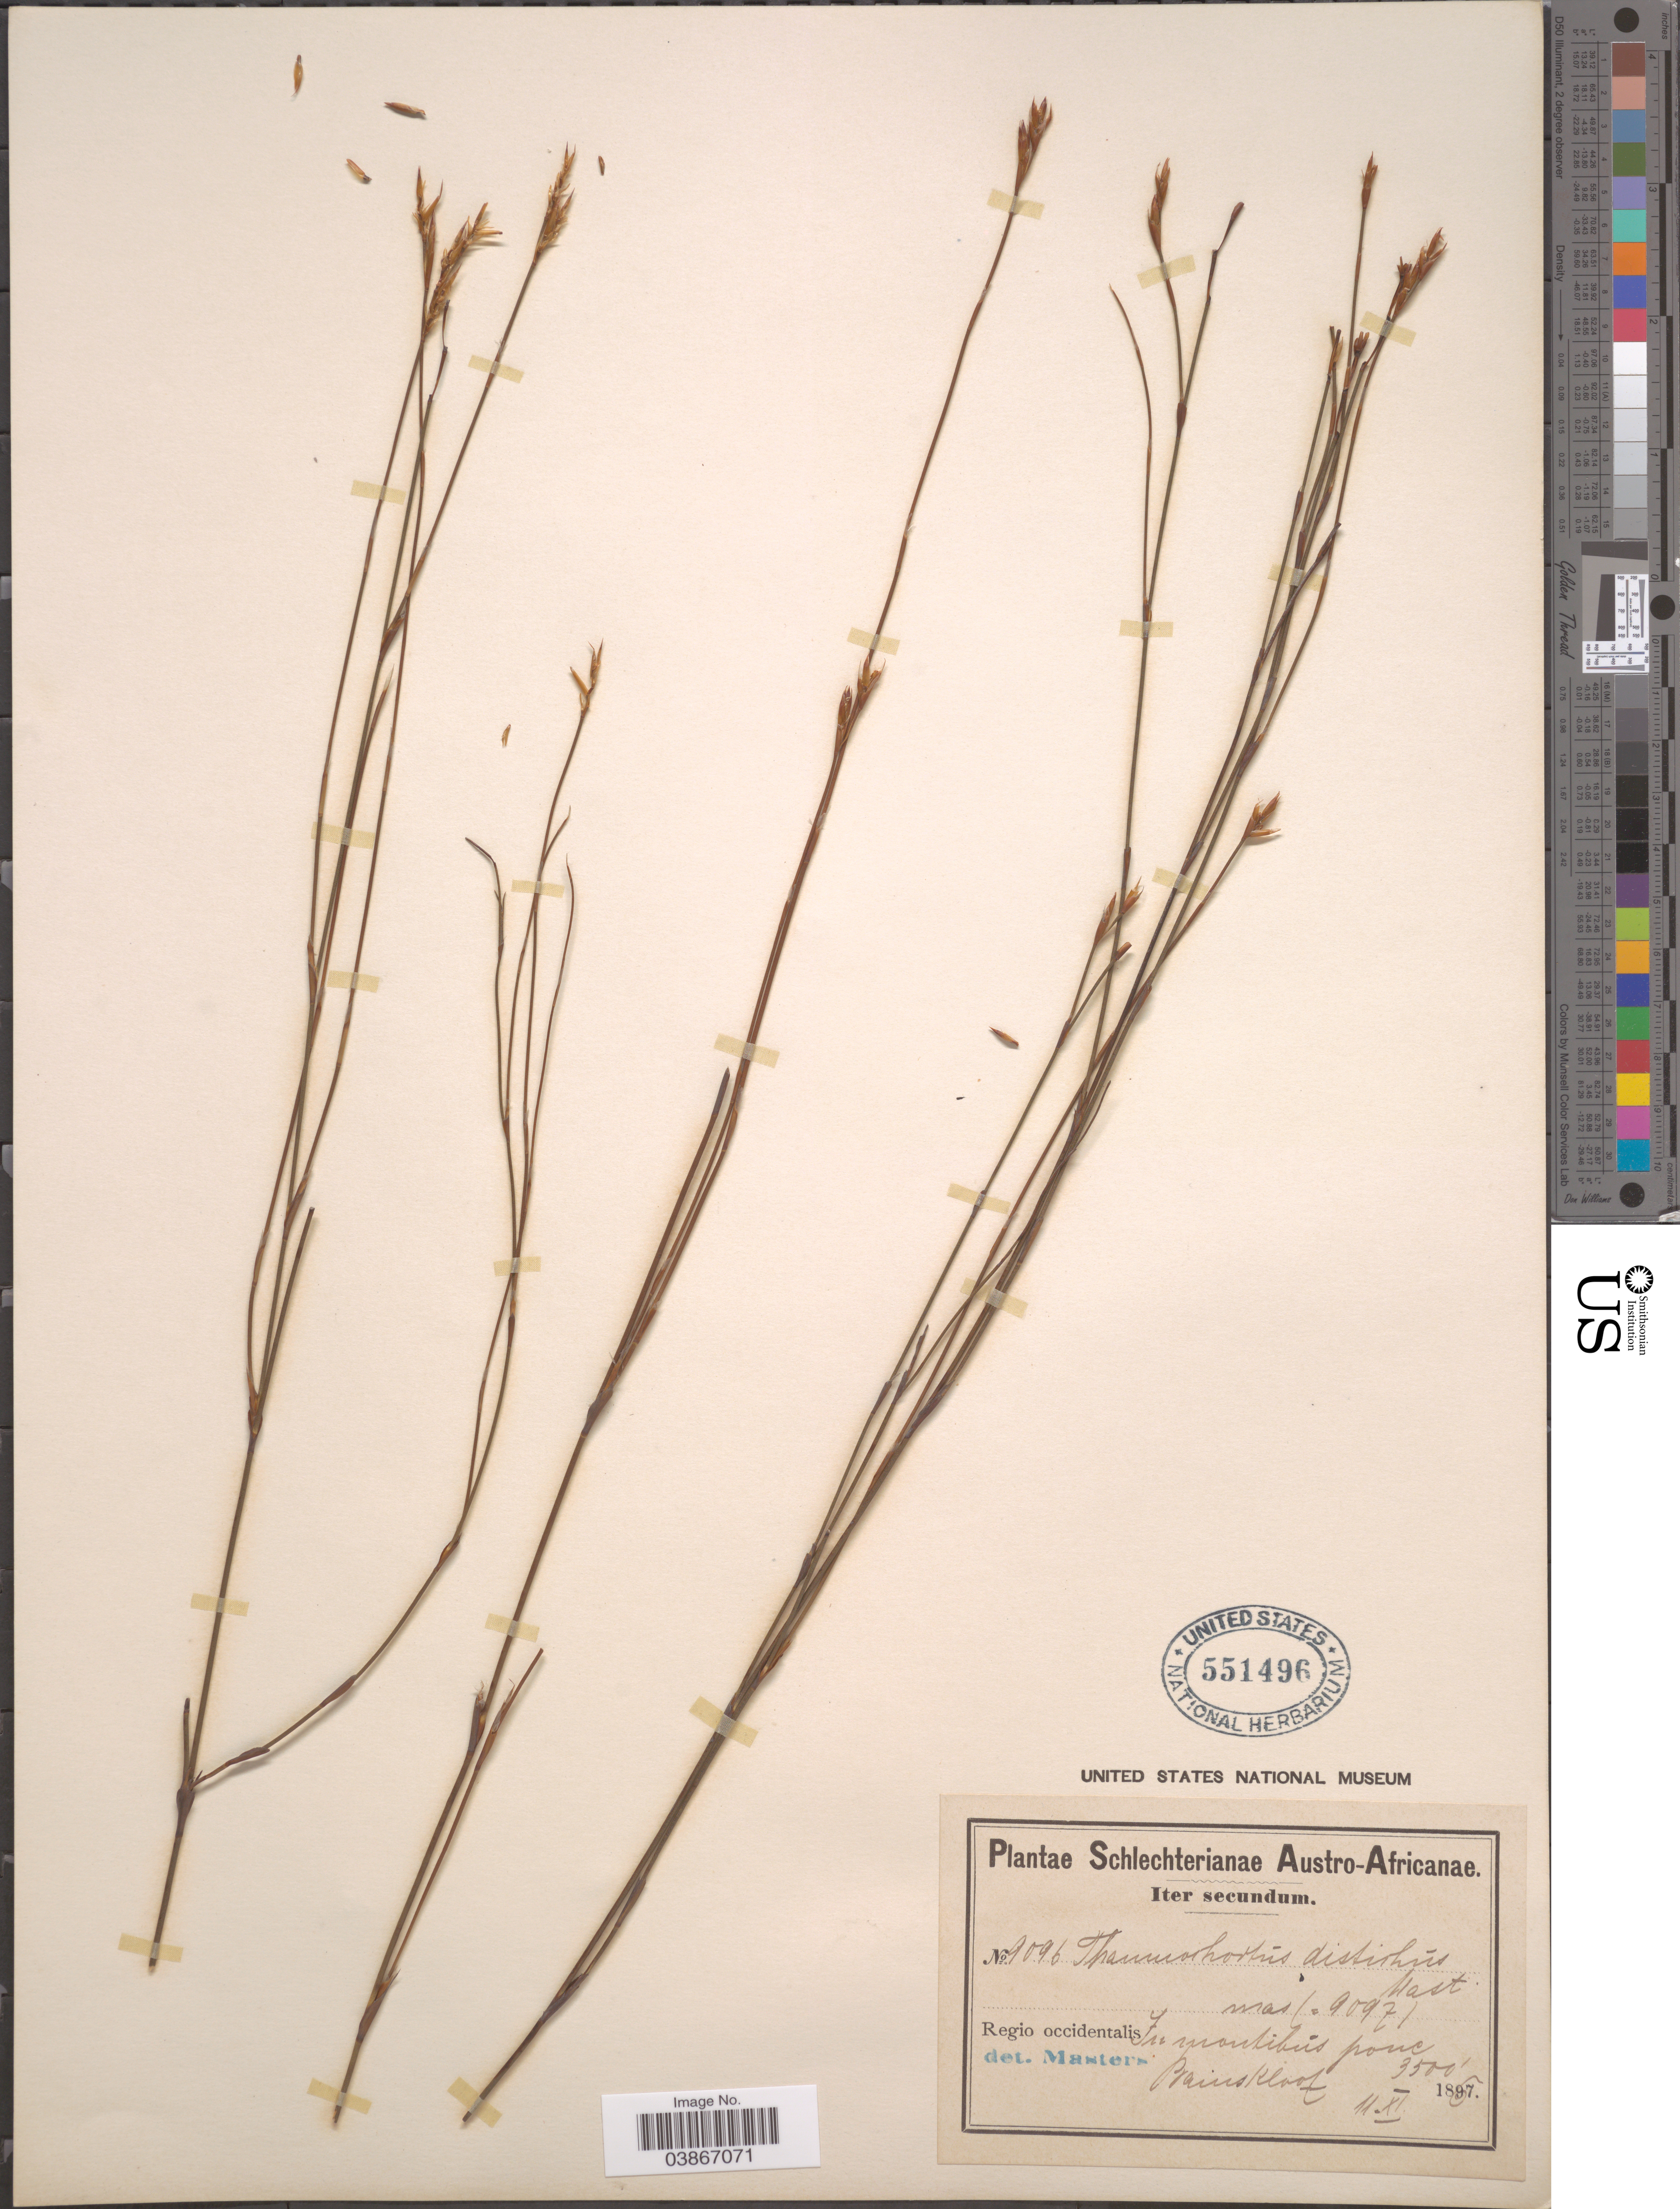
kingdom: Plantae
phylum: Tracheophyta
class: Liliopsida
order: Poales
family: Restionaceae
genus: Thamnochortus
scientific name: Thamnochortus distichus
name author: (Rottb.) Mast.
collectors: Schlechter, --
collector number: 9096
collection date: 1896-11-11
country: South Africa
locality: Austro-Africanae. Regio occidentalis In montibus prone Bains Kloof.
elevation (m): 1067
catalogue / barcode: US 551496